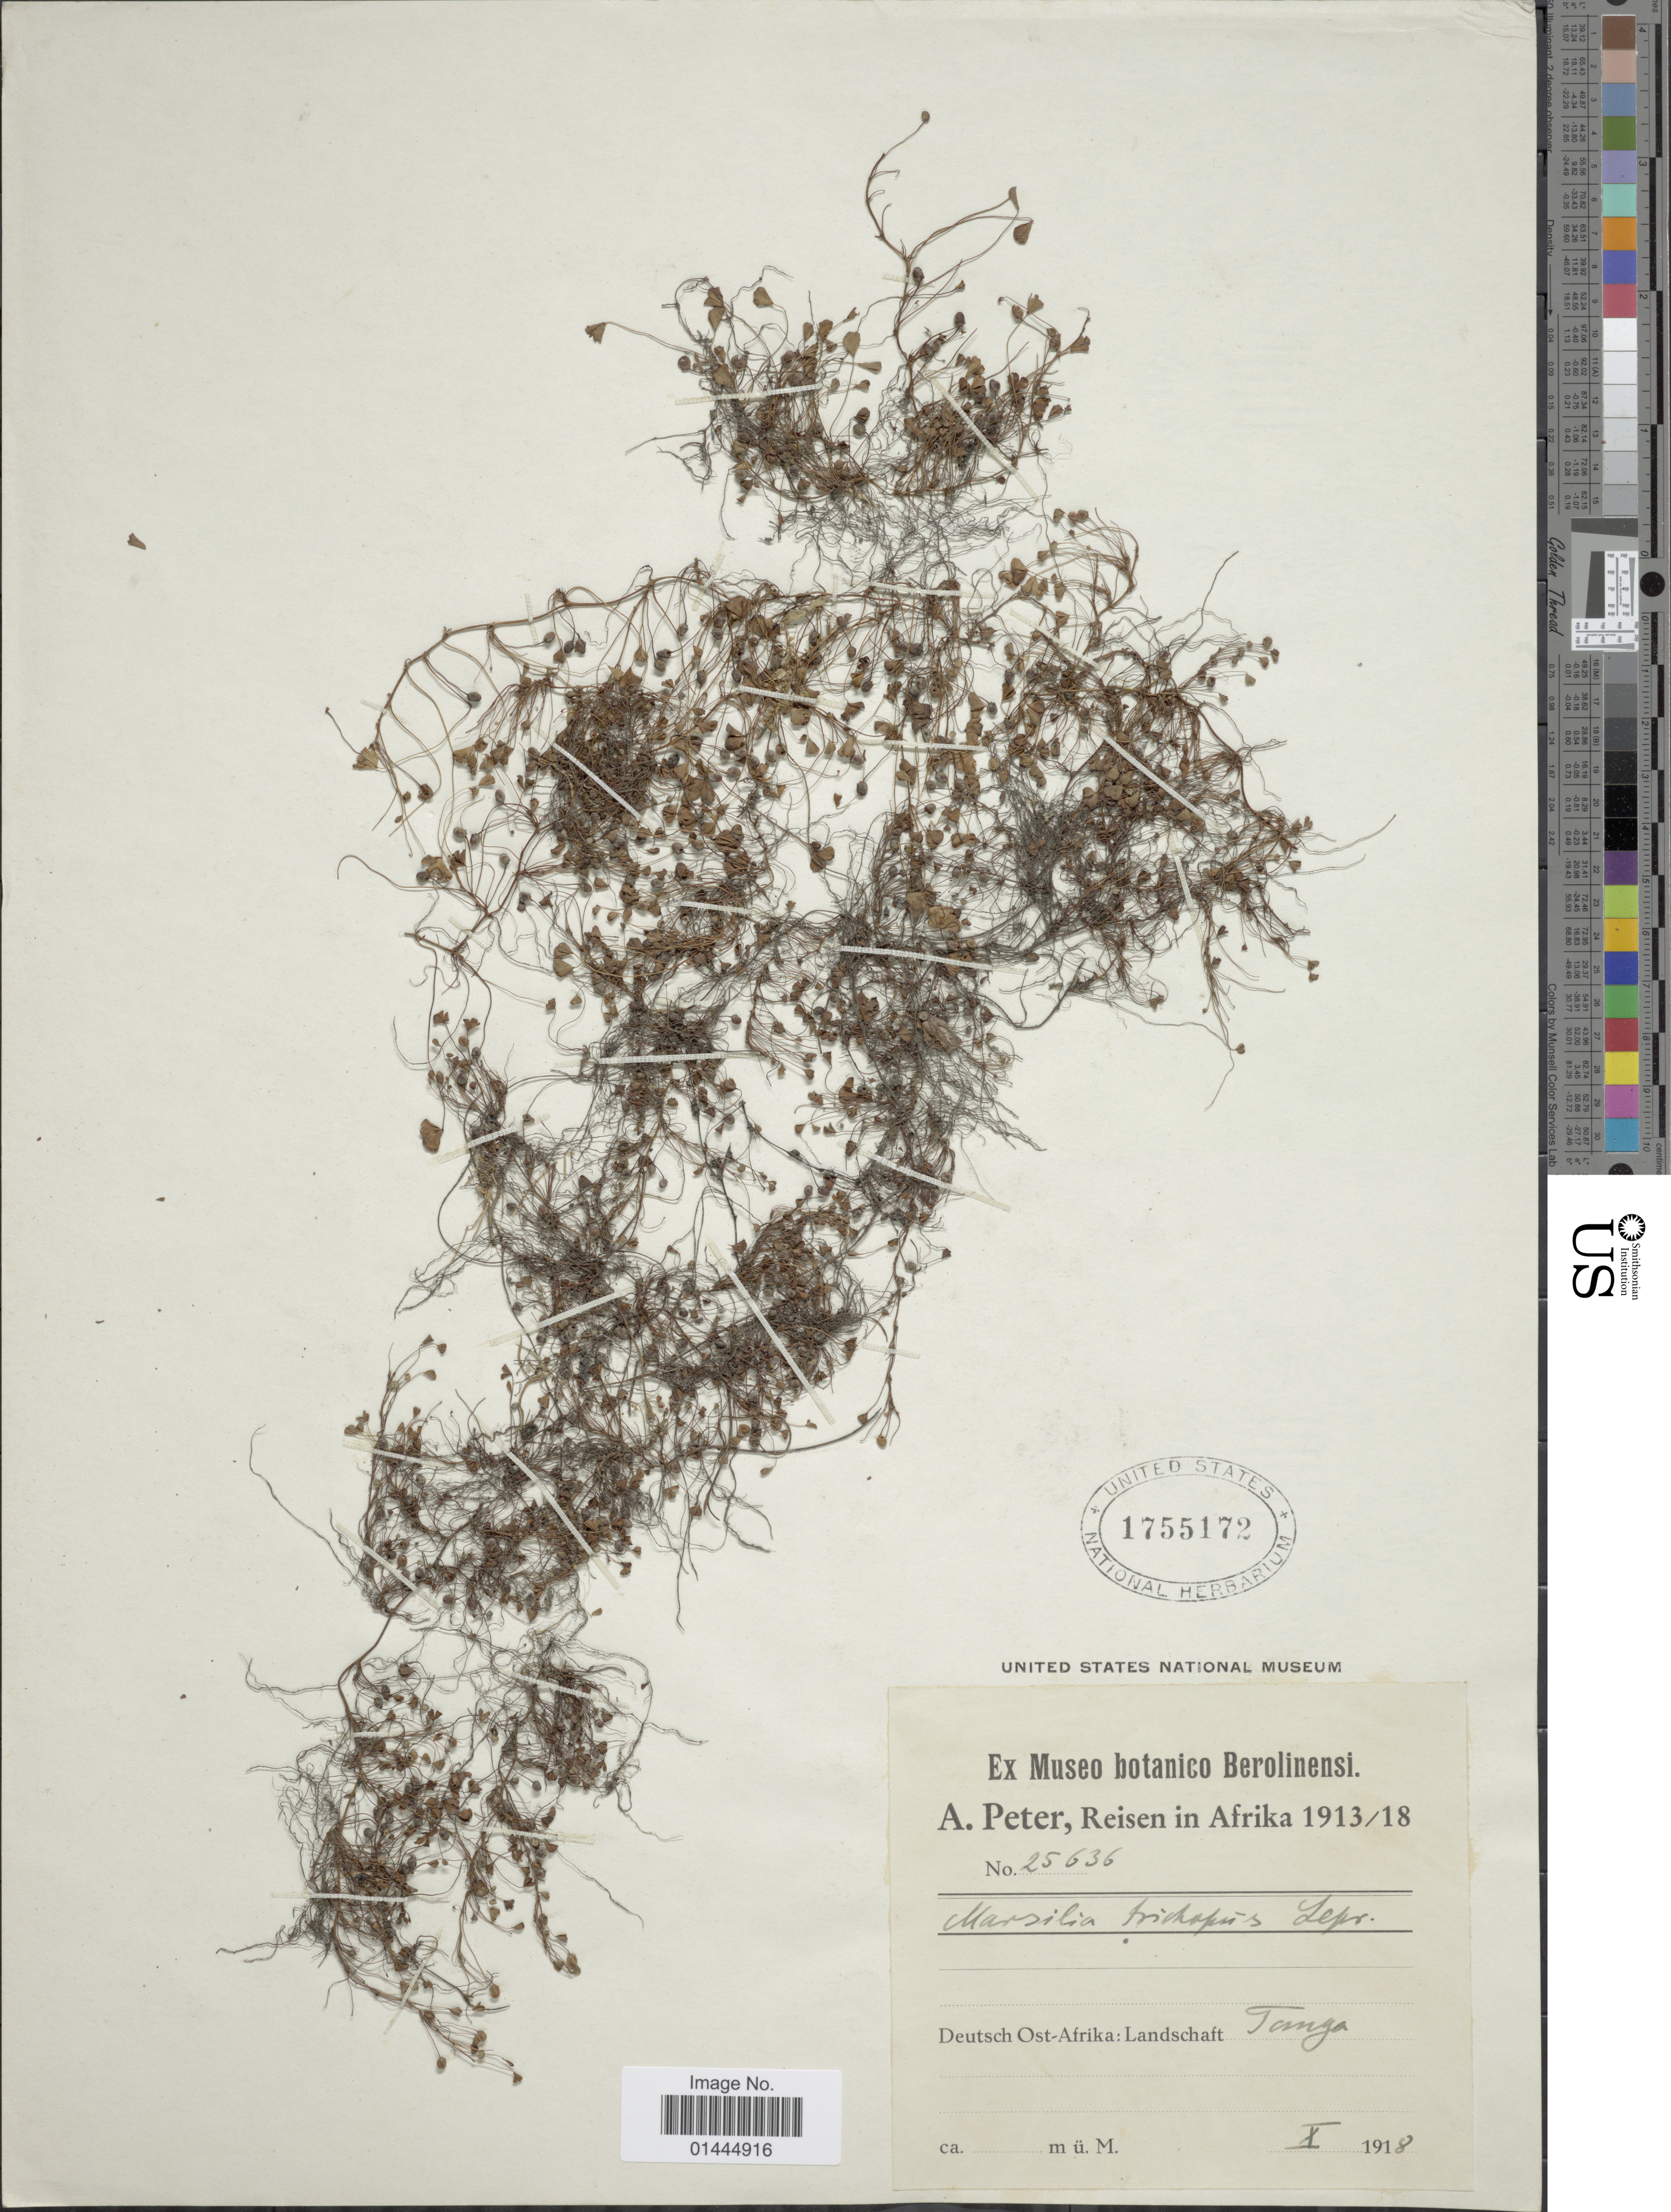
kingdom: Plantae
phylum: Tracheophyta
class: Polypodiopsida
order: Salviniales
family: Marsileaceae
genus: Marsilea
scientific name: Marsilea trichopoda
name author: Lepr. ex A. Braun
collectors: A. Peter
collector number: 25636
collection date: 1918-10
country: Tanzania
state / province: Tanga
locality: Afrika, Deutsch Ost-Afrika: Landschaft.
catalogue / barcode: US 1755172